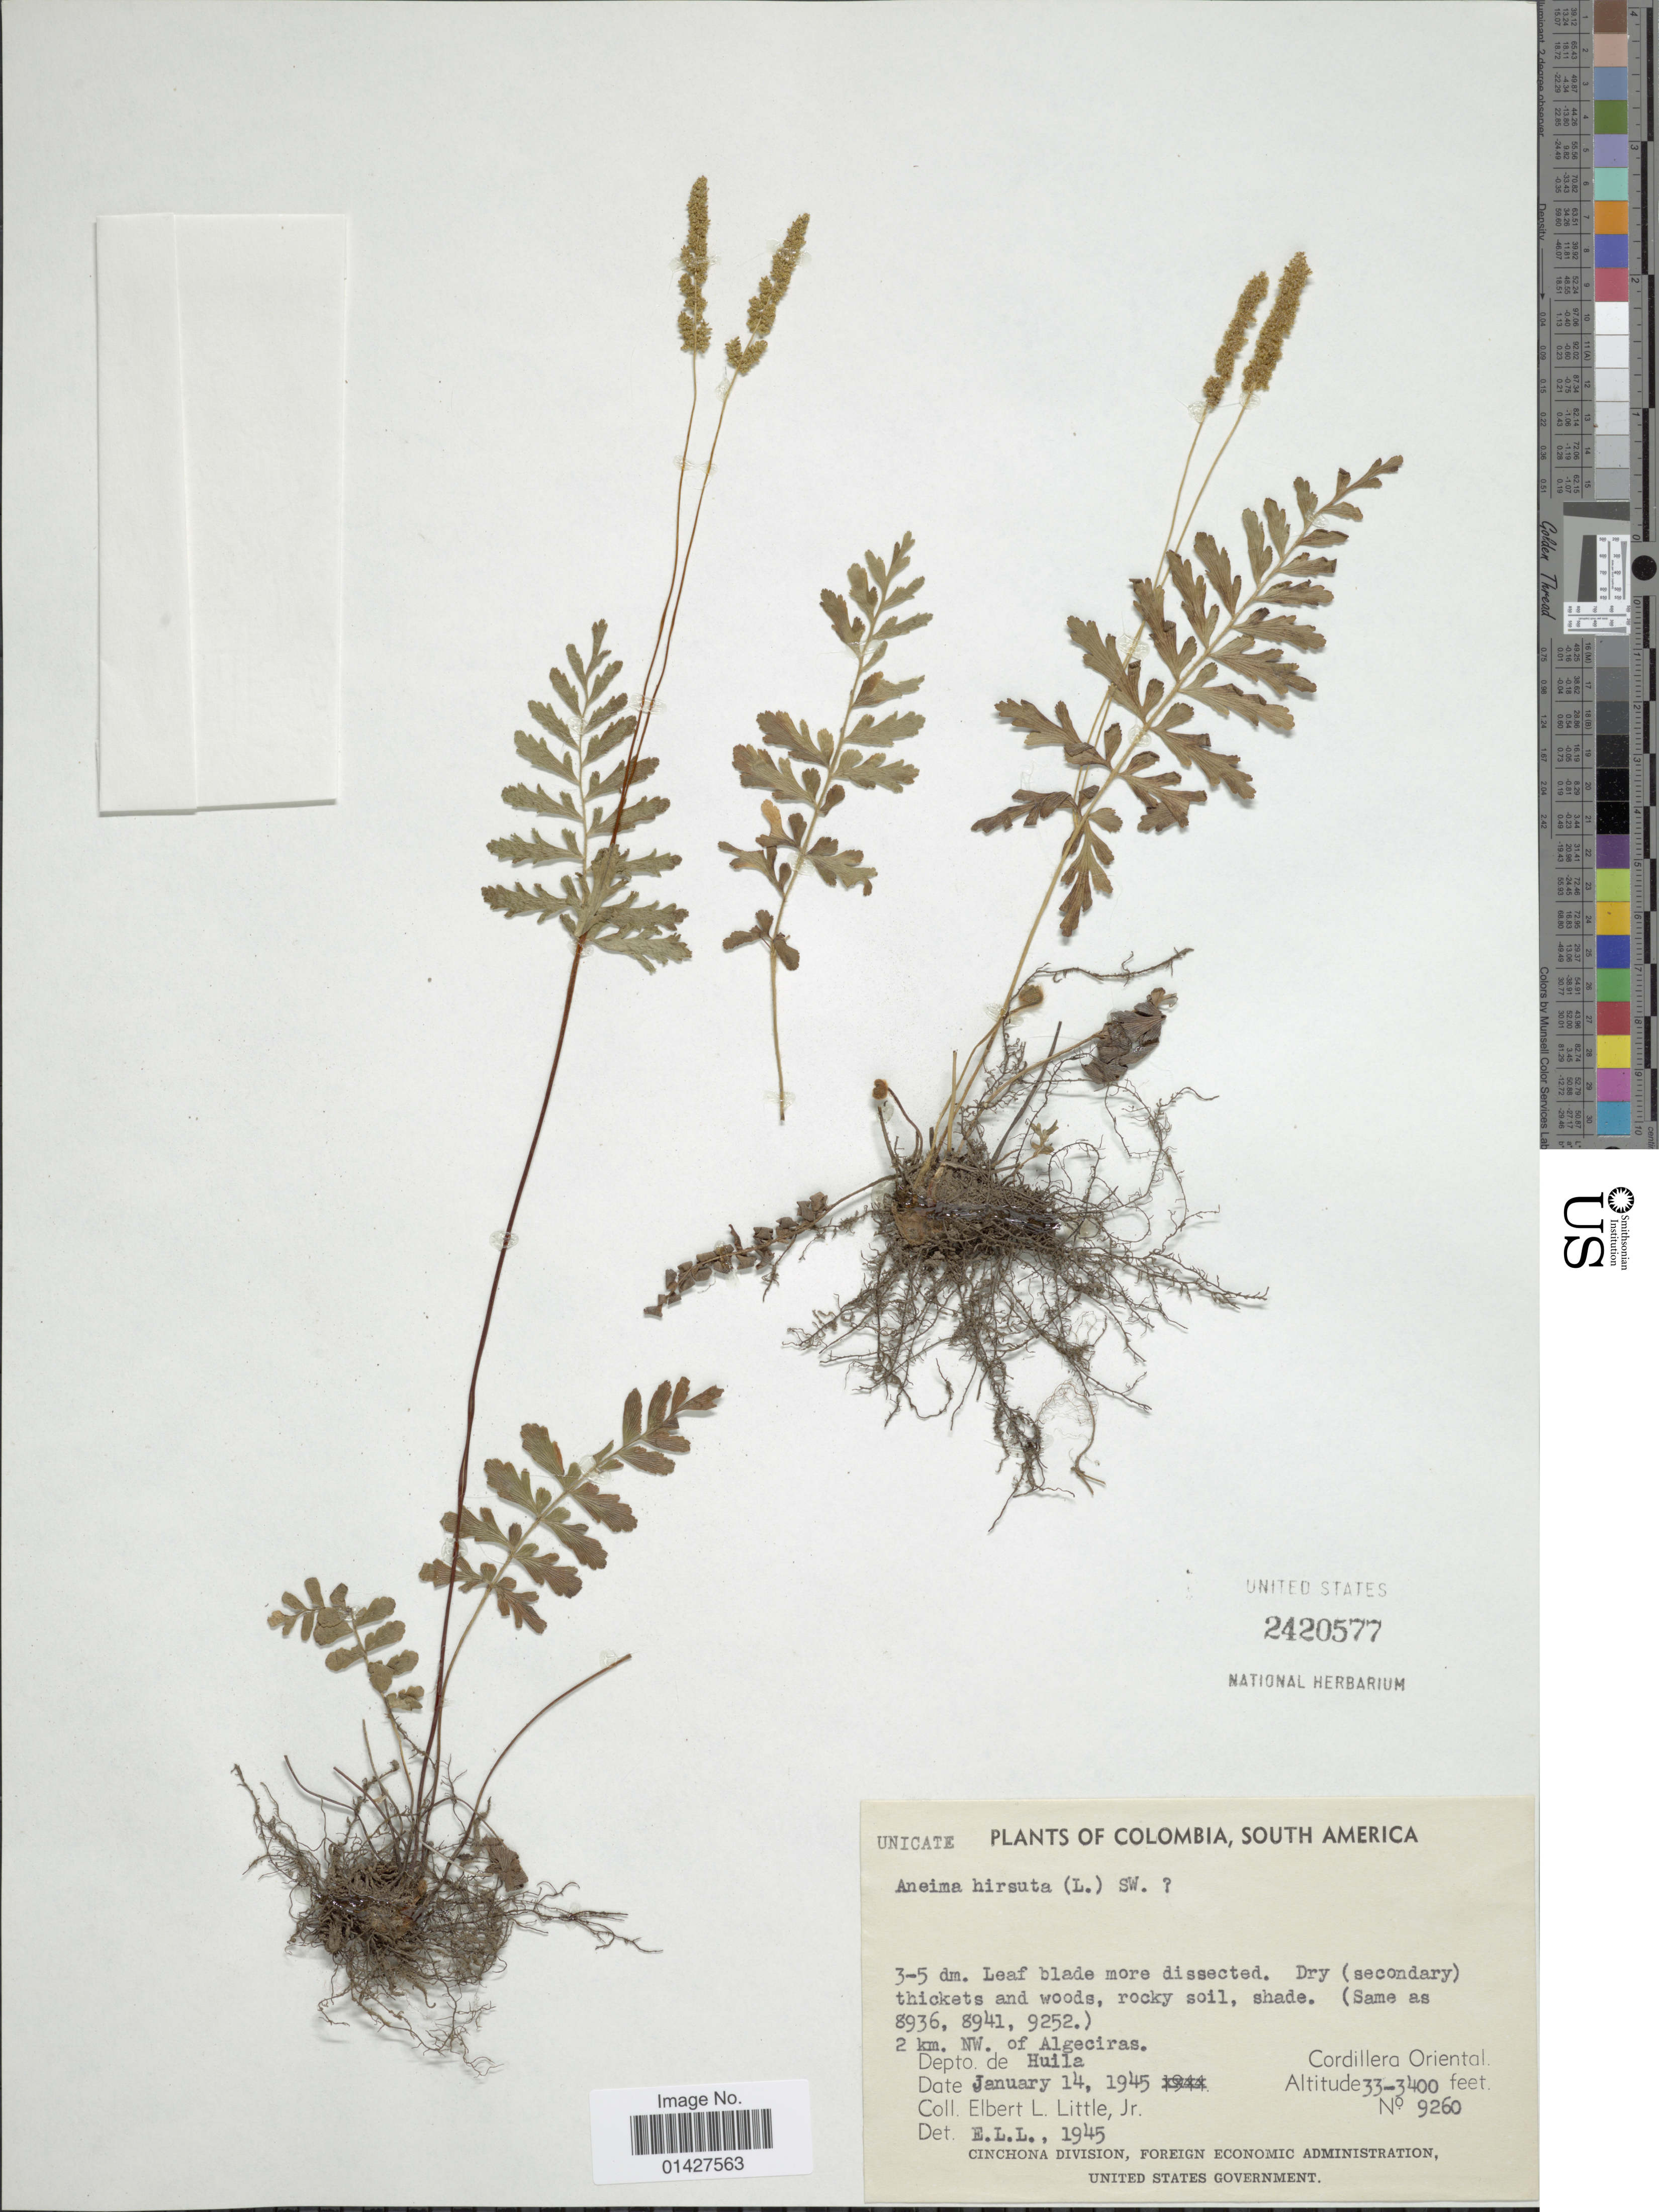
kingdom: Plantae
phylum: Tracheophyta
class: Polypodiopsida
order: Schizaeales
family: Anemiaceae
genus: Anemia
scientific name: Anemia hirsuta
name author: (L.) Sw.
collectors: E. L. Little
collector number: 9260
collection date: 1945-01-14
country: Colombia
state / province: Huila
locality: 2 km. NW. of Algeciras. Depto. de Huila. Cordillera Oriental.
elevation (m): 1006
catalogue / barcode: US 2420577